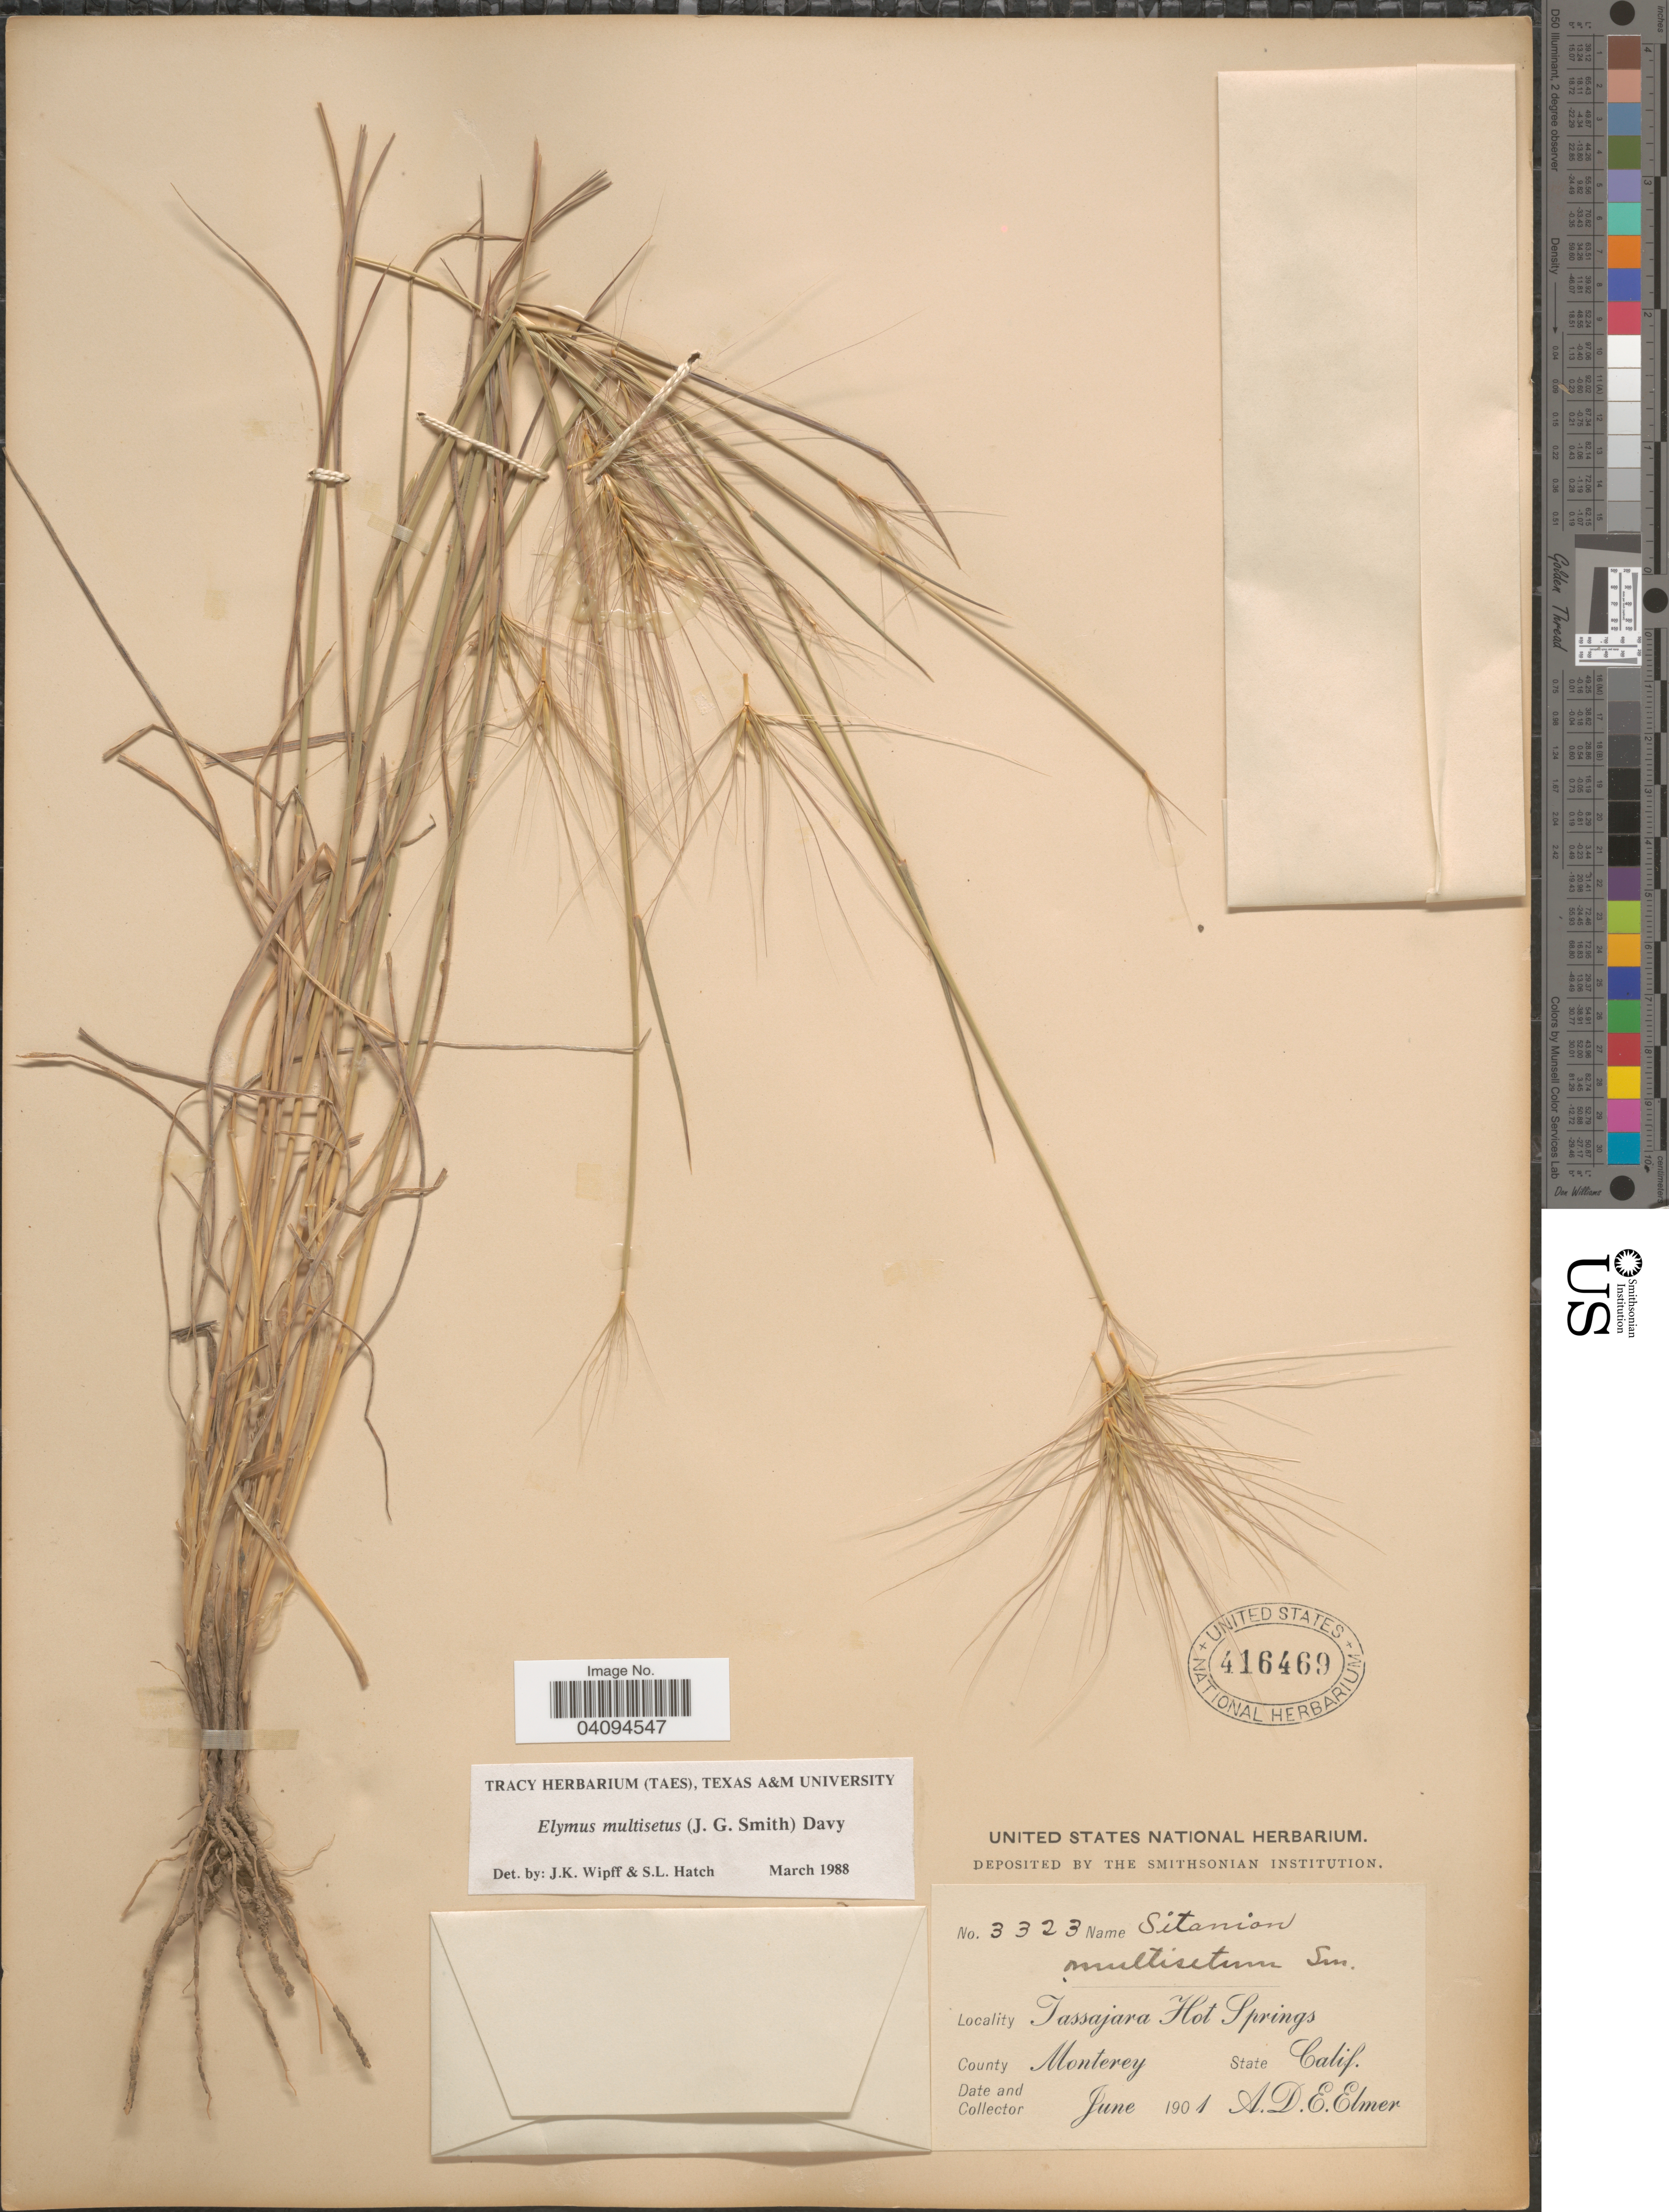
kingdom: Plantae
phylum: Tracheophyta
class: Liliopsida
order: Poales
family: Poaceae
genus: Elymus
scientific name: Elymus multisetus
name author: (J.G. Sm.) Burtt Davy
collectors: A. D. E. Elmer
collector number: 3323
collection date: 1901-06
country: United States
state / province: California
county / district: Monterey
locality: Tassajara Hot Springs. County Monterey.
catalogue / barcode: US 416469